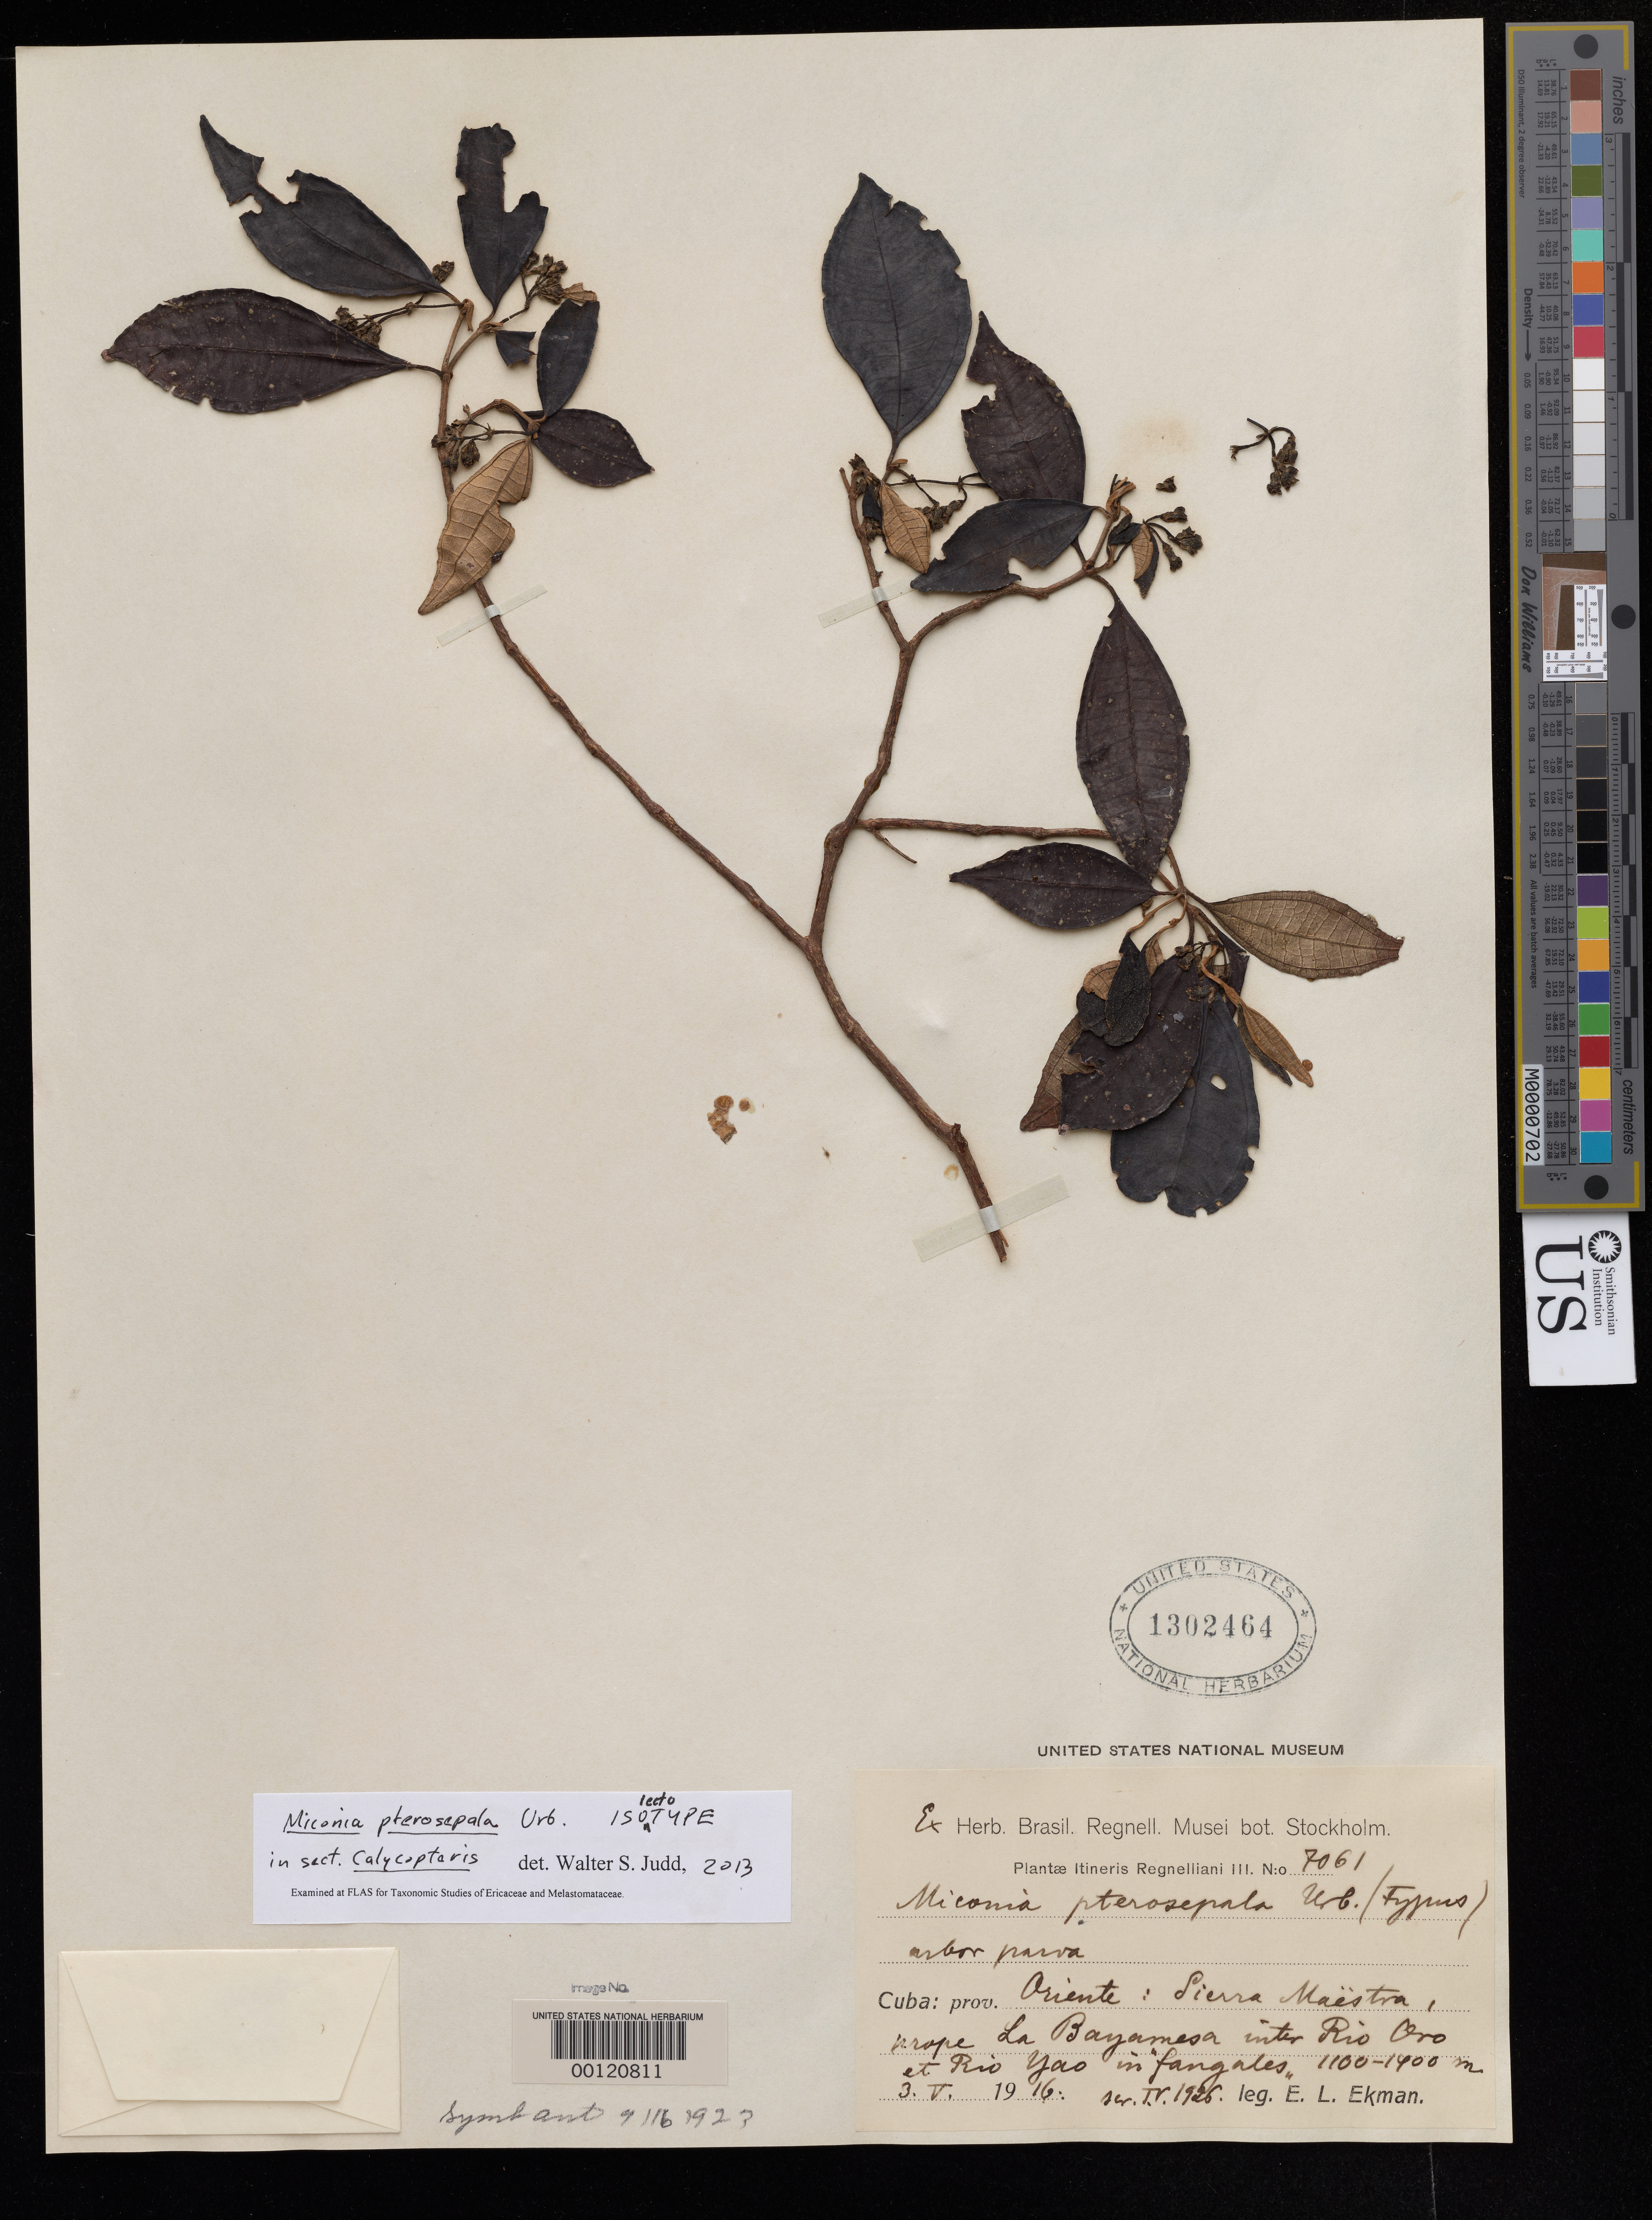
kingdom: Plantae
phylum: Tracheophyta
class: Magnoliopsida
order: Myrtales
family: Melastomataceae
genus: Miconia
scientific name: Miconia pterosepala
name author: Urb.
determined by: Judd, Walter S.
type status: Isolectotype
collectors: E. L. Ekman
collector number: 7061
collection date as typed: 03 May 1916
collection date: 1916-05-03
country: Cuba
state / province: Oriente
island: Greater Antilles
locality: Sierra Maestra, near La Bayamesa between Rio Oro and Rio Yao.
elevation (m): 1100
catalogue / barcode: US 1302464